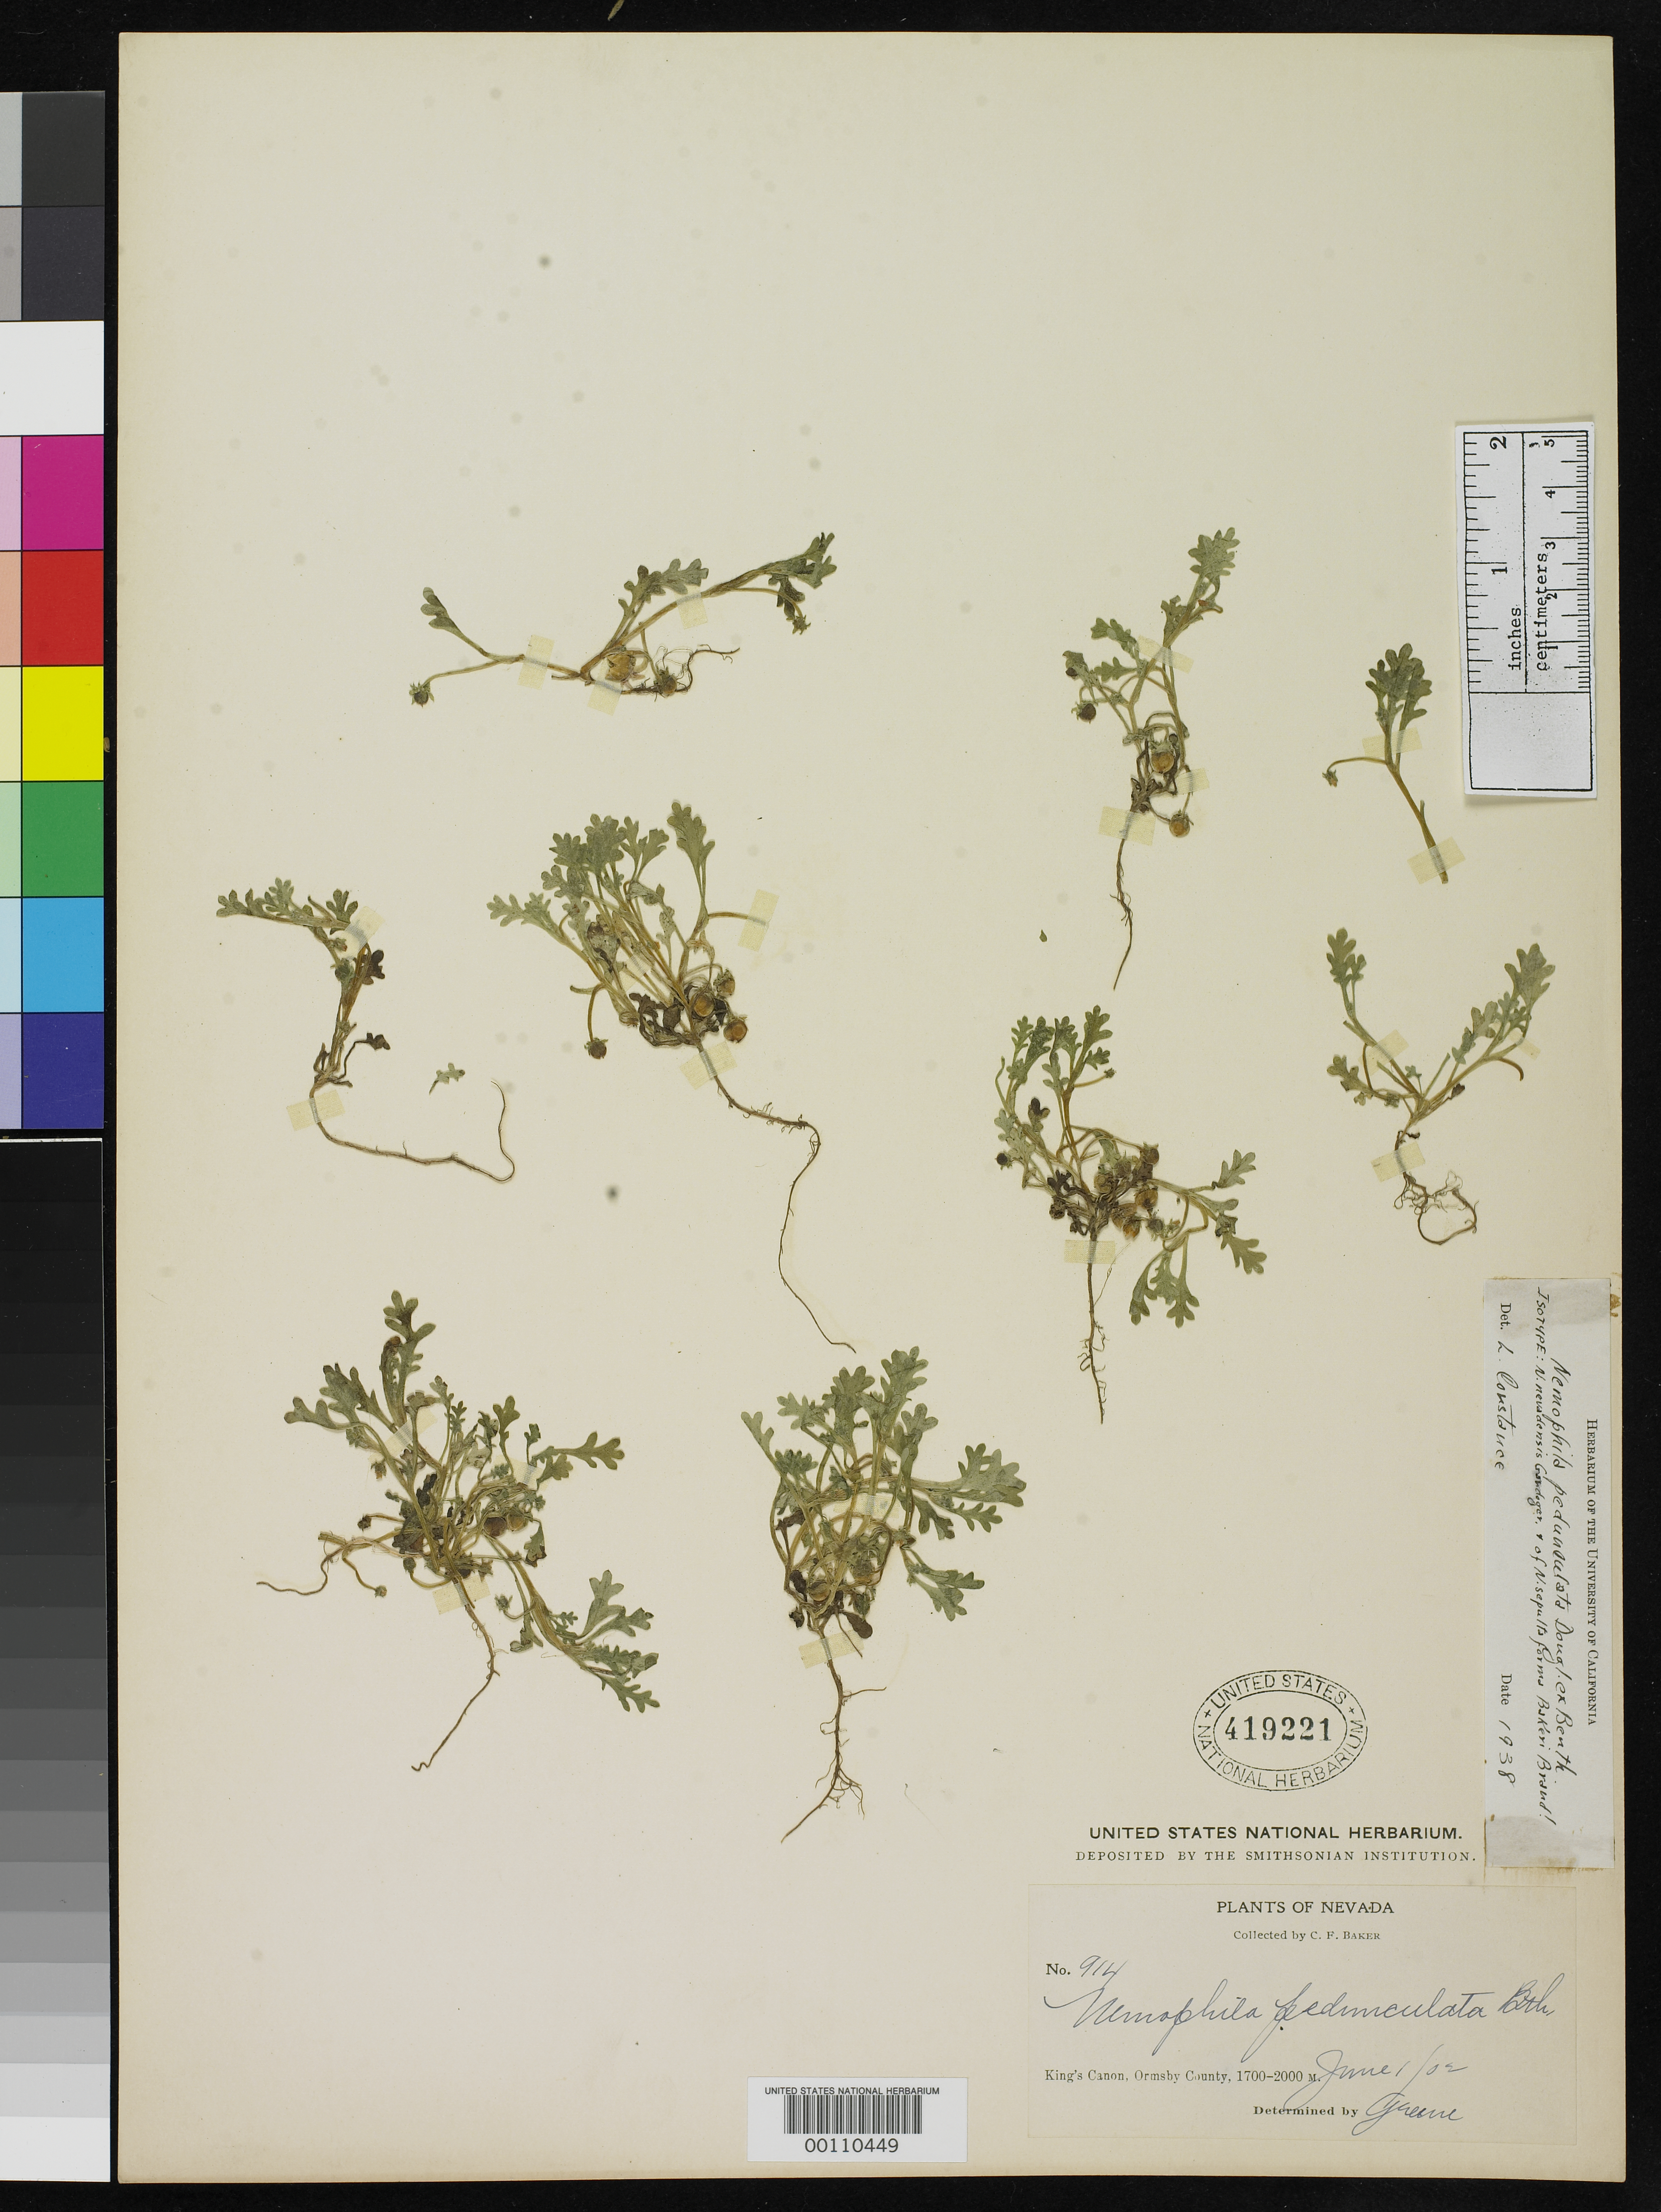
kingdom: Plantae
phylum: Tracheophyta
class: Magnoliopsida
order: Boraginales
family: Hydrophyllaceae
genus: Nemophila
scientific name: Nemophila nevadensis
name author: Gand.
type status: Isotype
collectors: C. F. Baker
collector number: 914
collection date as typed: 01 Jun 1902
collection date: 1902-06-01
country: United States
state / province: Nevada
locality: King's Canyon. (as Ormsby Co.)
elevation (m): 1700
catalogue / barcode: US 419221